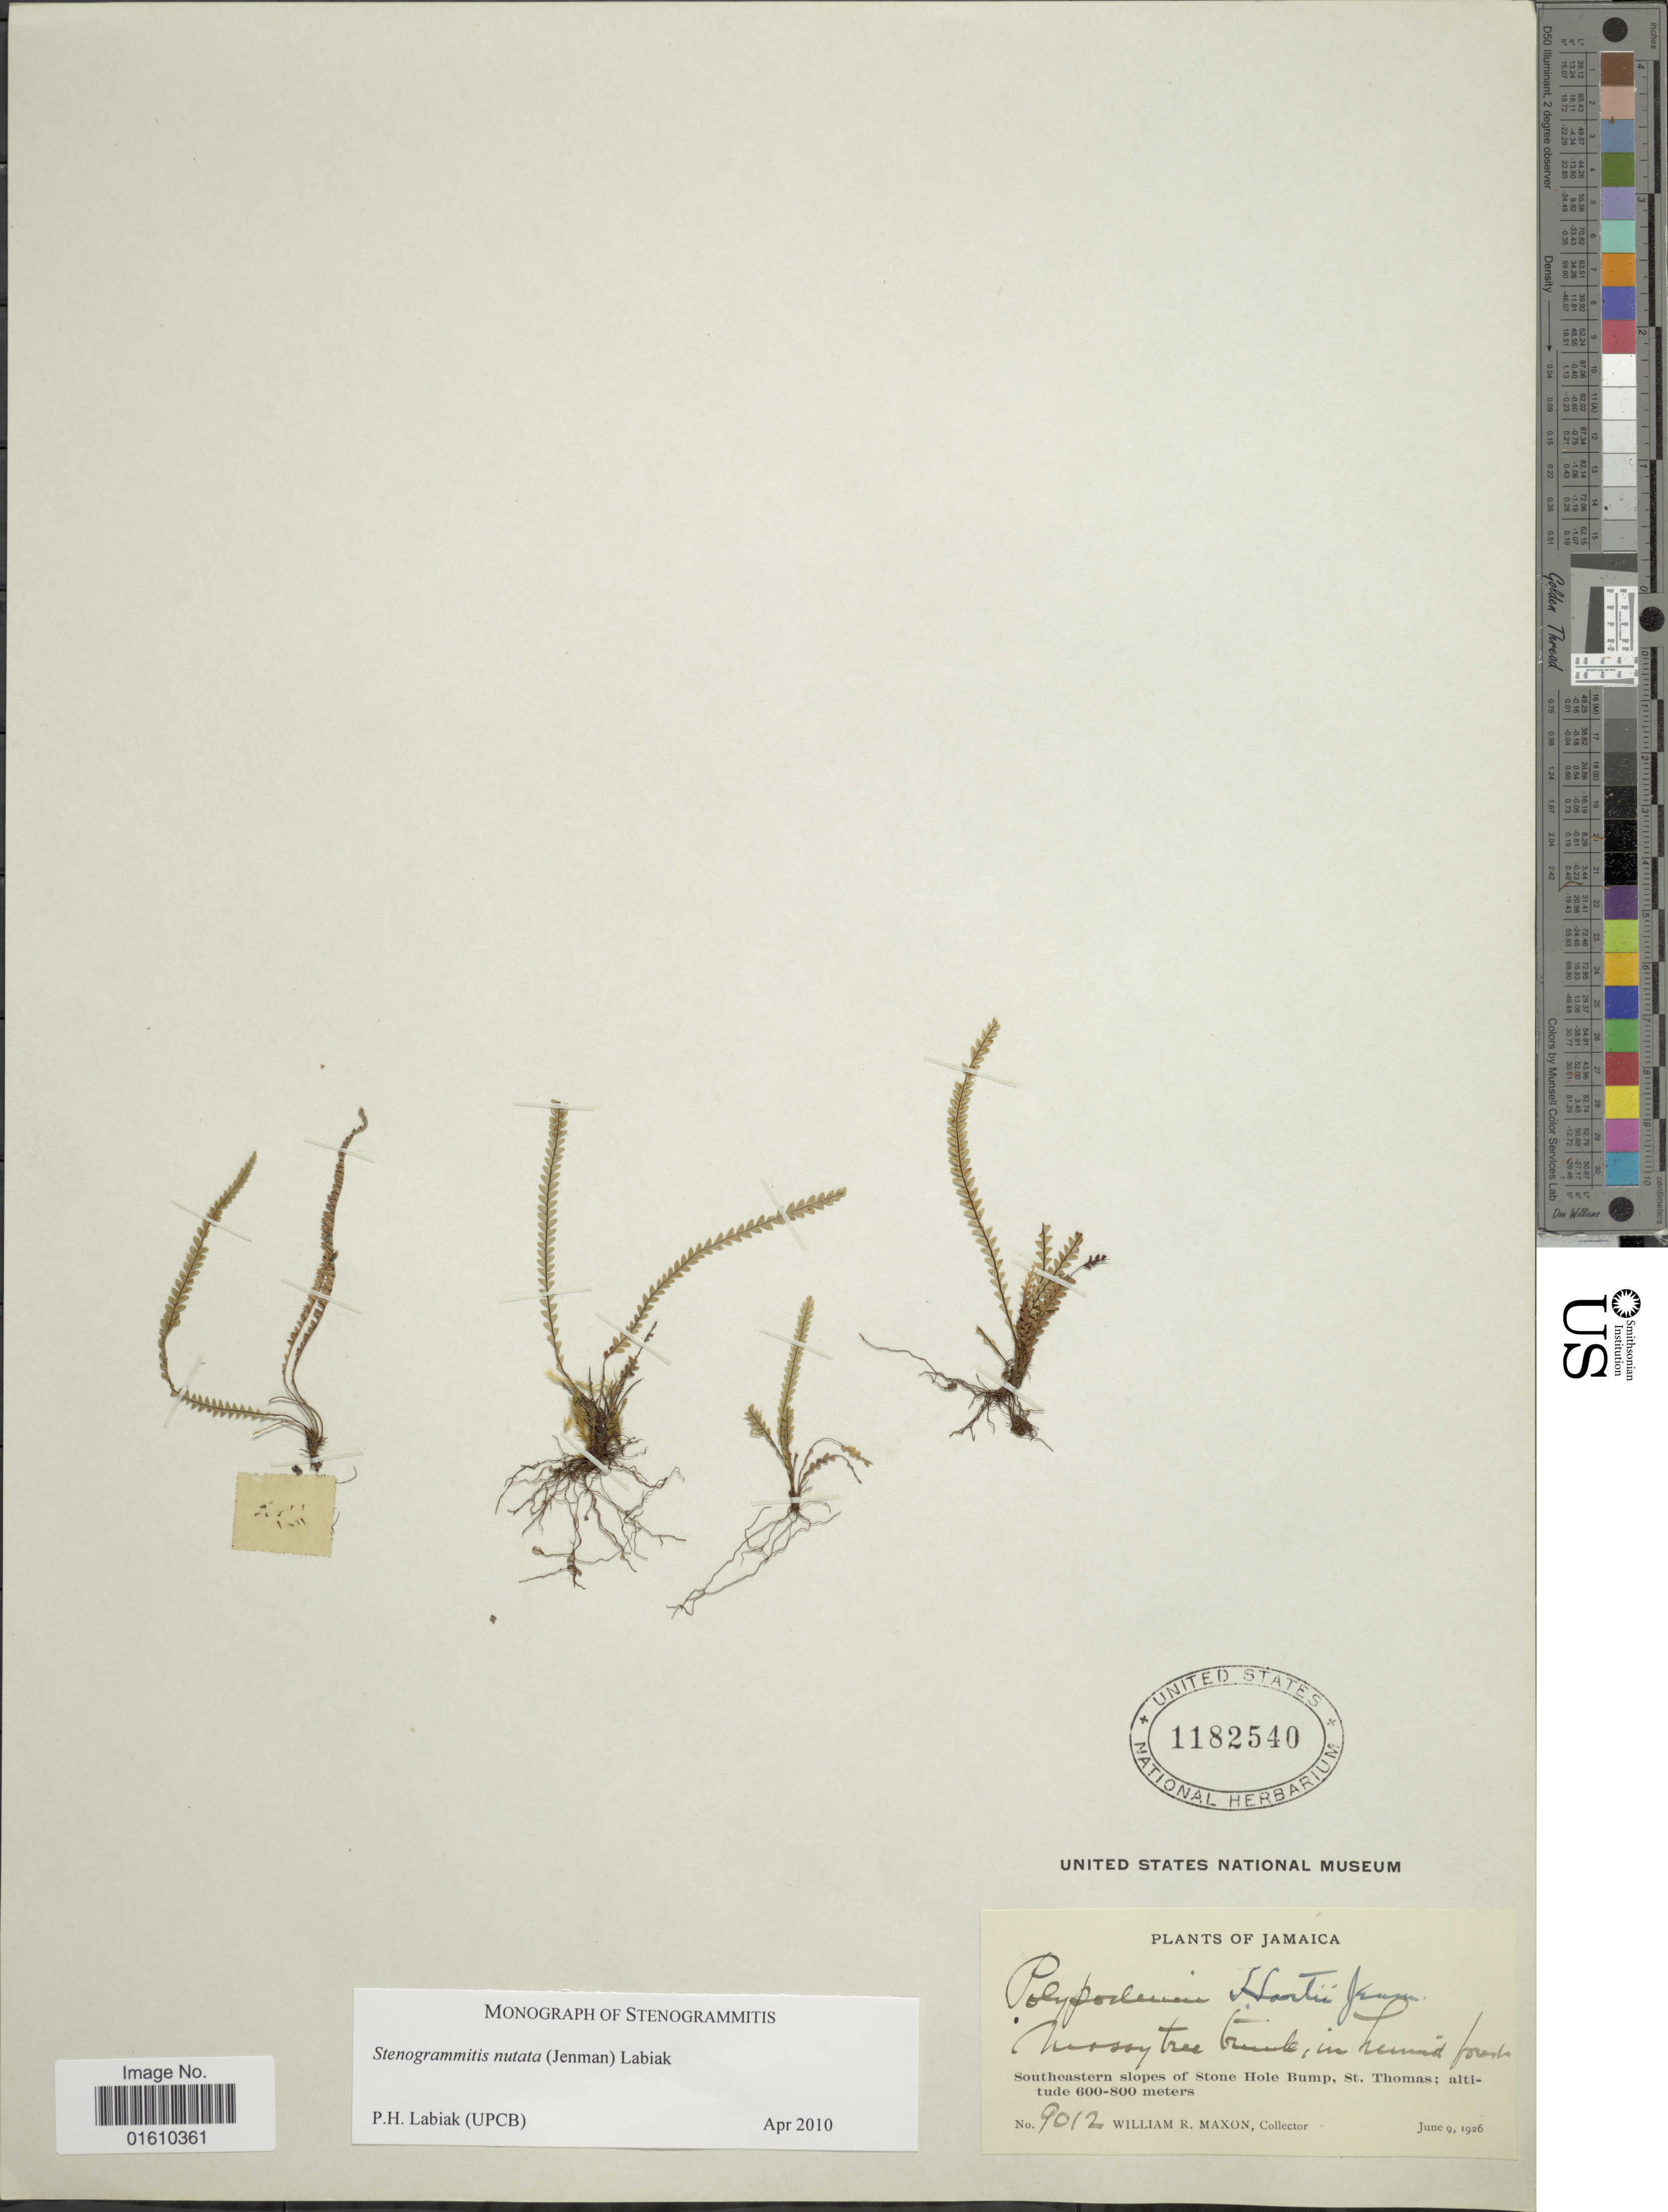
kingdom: Plantae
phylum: Tracheophyta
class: Polypodiopsida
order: Polypodiales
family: Polypodiaceae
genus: Stenogrammitis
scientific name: Stenogrammitis nutata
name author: (Jenman) Labiak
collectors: W. R. Maxon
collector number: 9012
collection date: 1926-06-09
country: Jamaica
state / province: Saint Thomas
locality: Southeastern slopes of Stone Hole Bump, St. Thomas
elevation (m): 600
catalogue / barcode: US 1182540